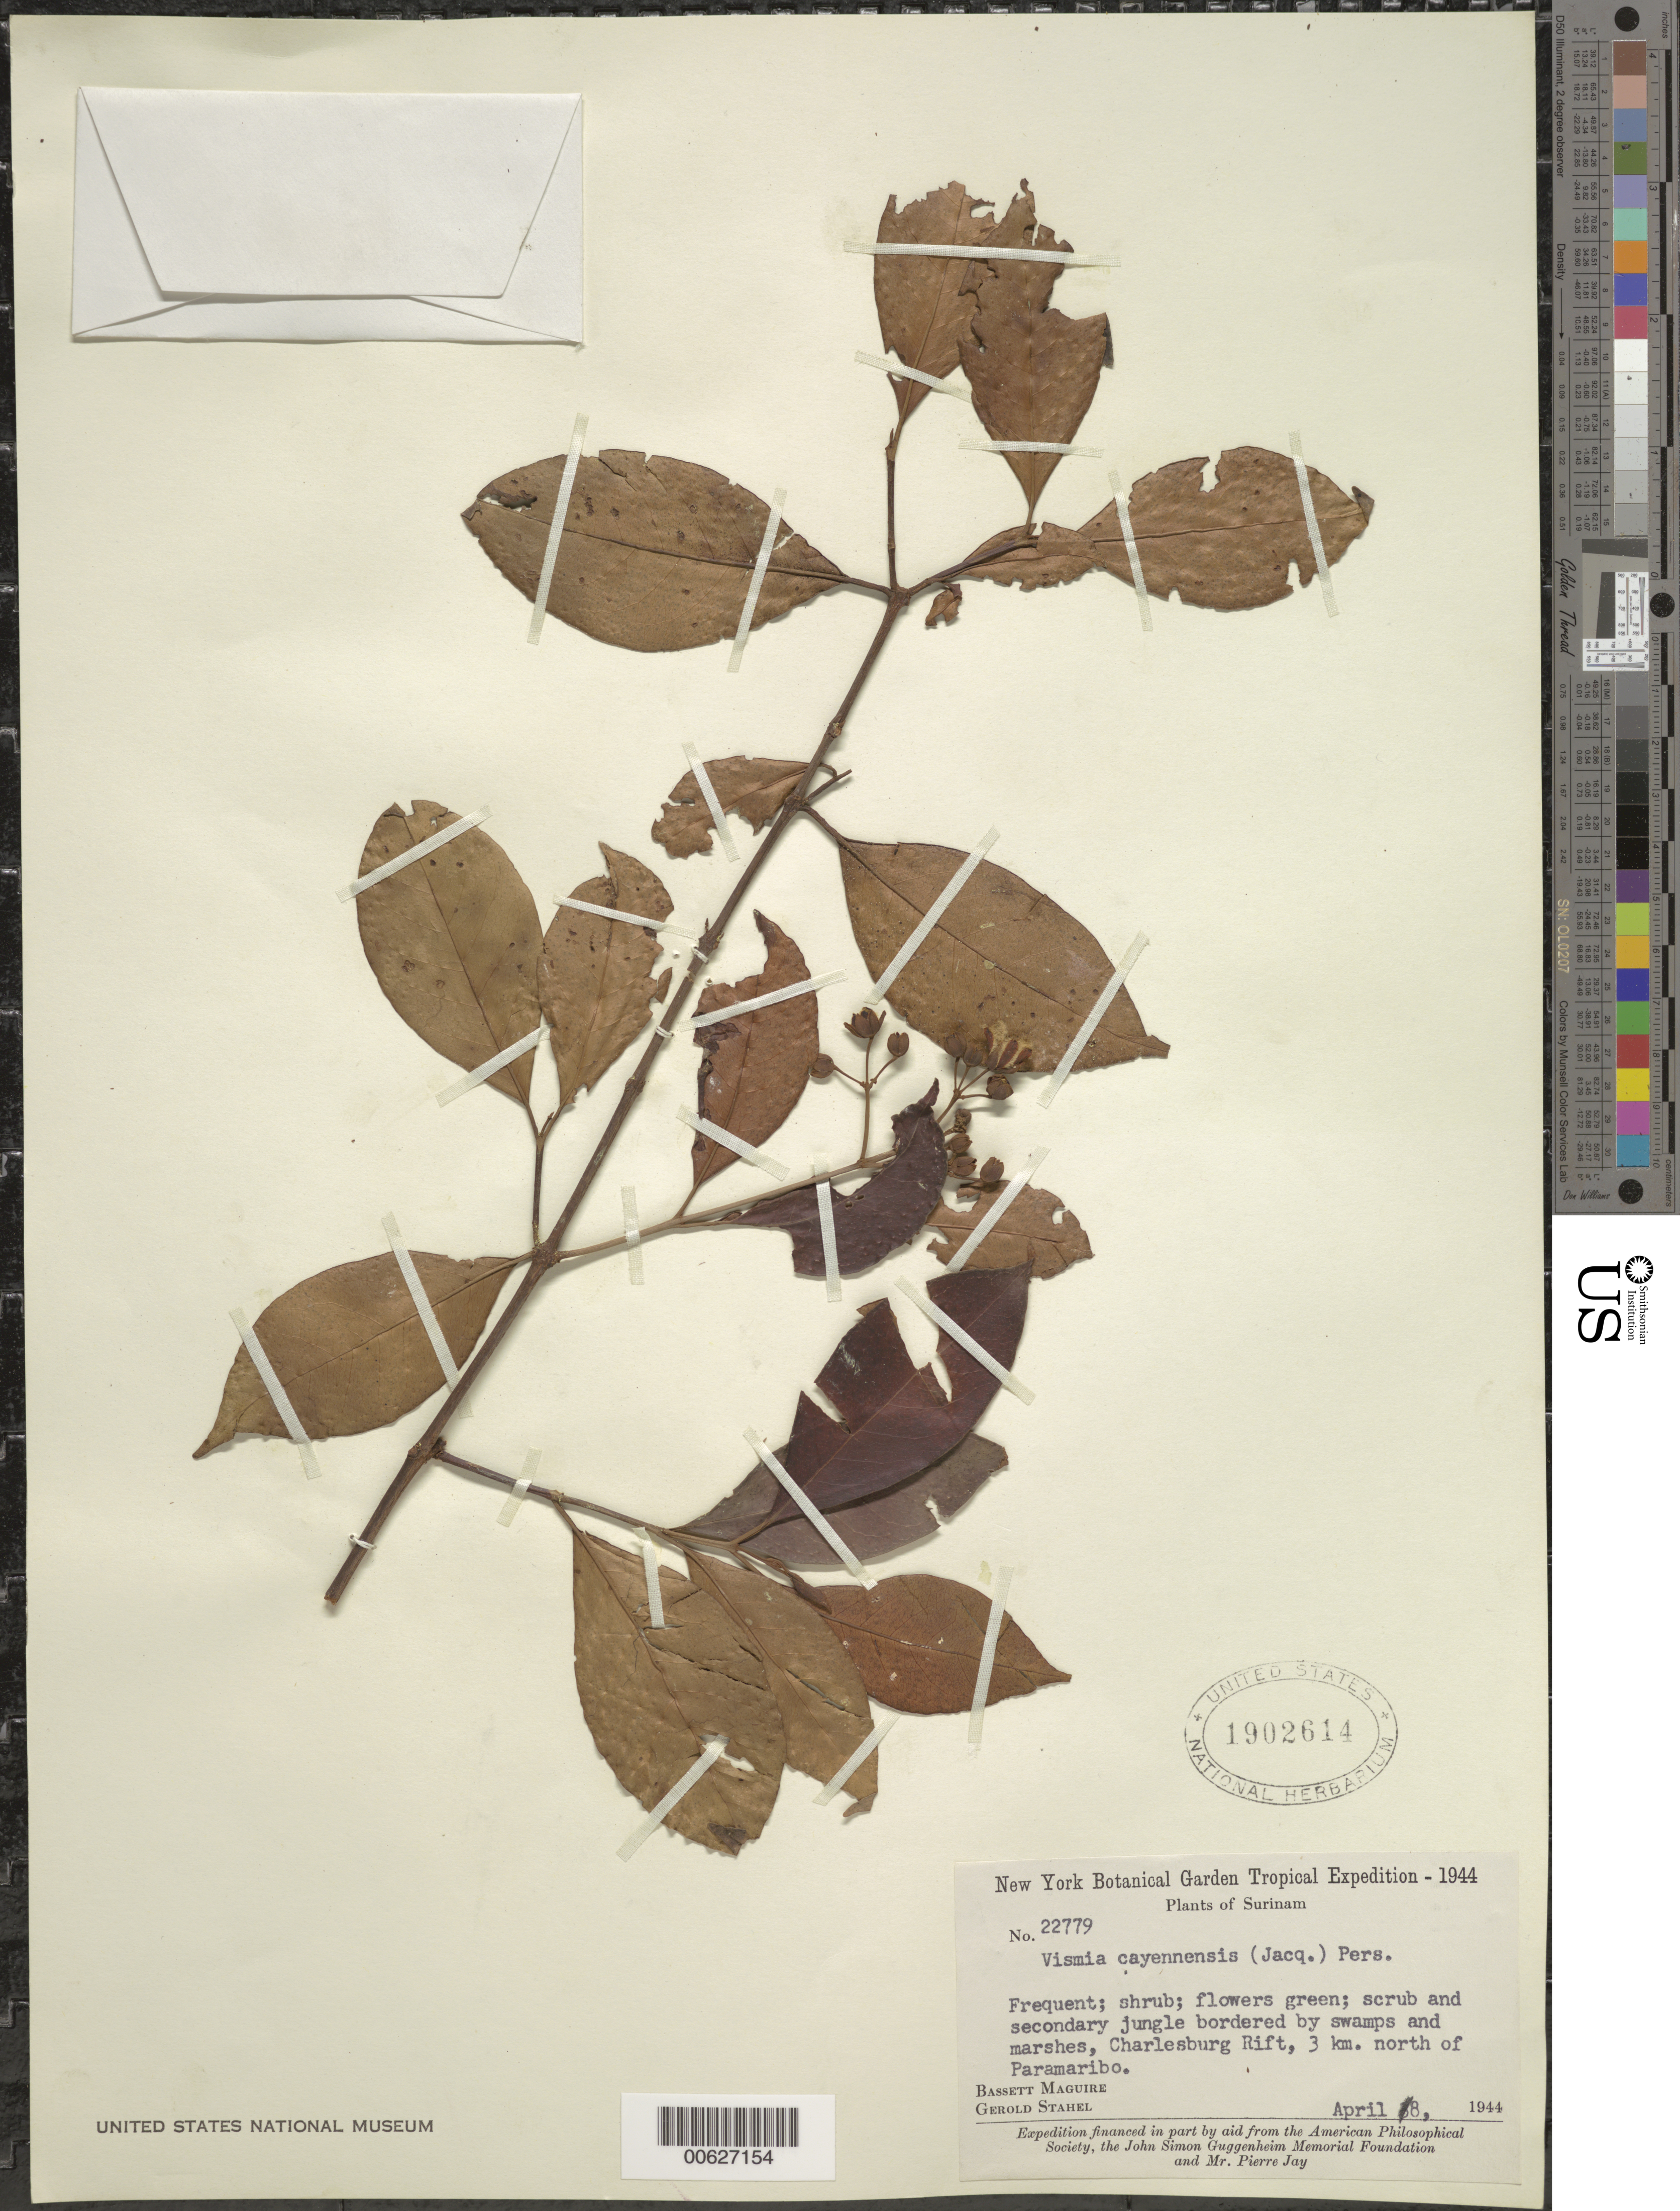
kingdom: Plantae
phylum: Tracheophyta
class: Magnoliopsida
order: Malpighiales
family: Hypericaceae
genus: Vismia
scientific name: Vismia cayennensis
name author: (Jacq.) Pers.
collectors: B. Maguire & G. Stahel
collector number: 22779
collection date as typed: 8-Apr-44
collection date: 1944-04-08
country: Suriname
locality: Paramaribo, 3 km N of, Charlesburg Rift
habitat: Scrub and secondary jungle bordered by swamps and marshes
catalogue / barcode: US 1902614